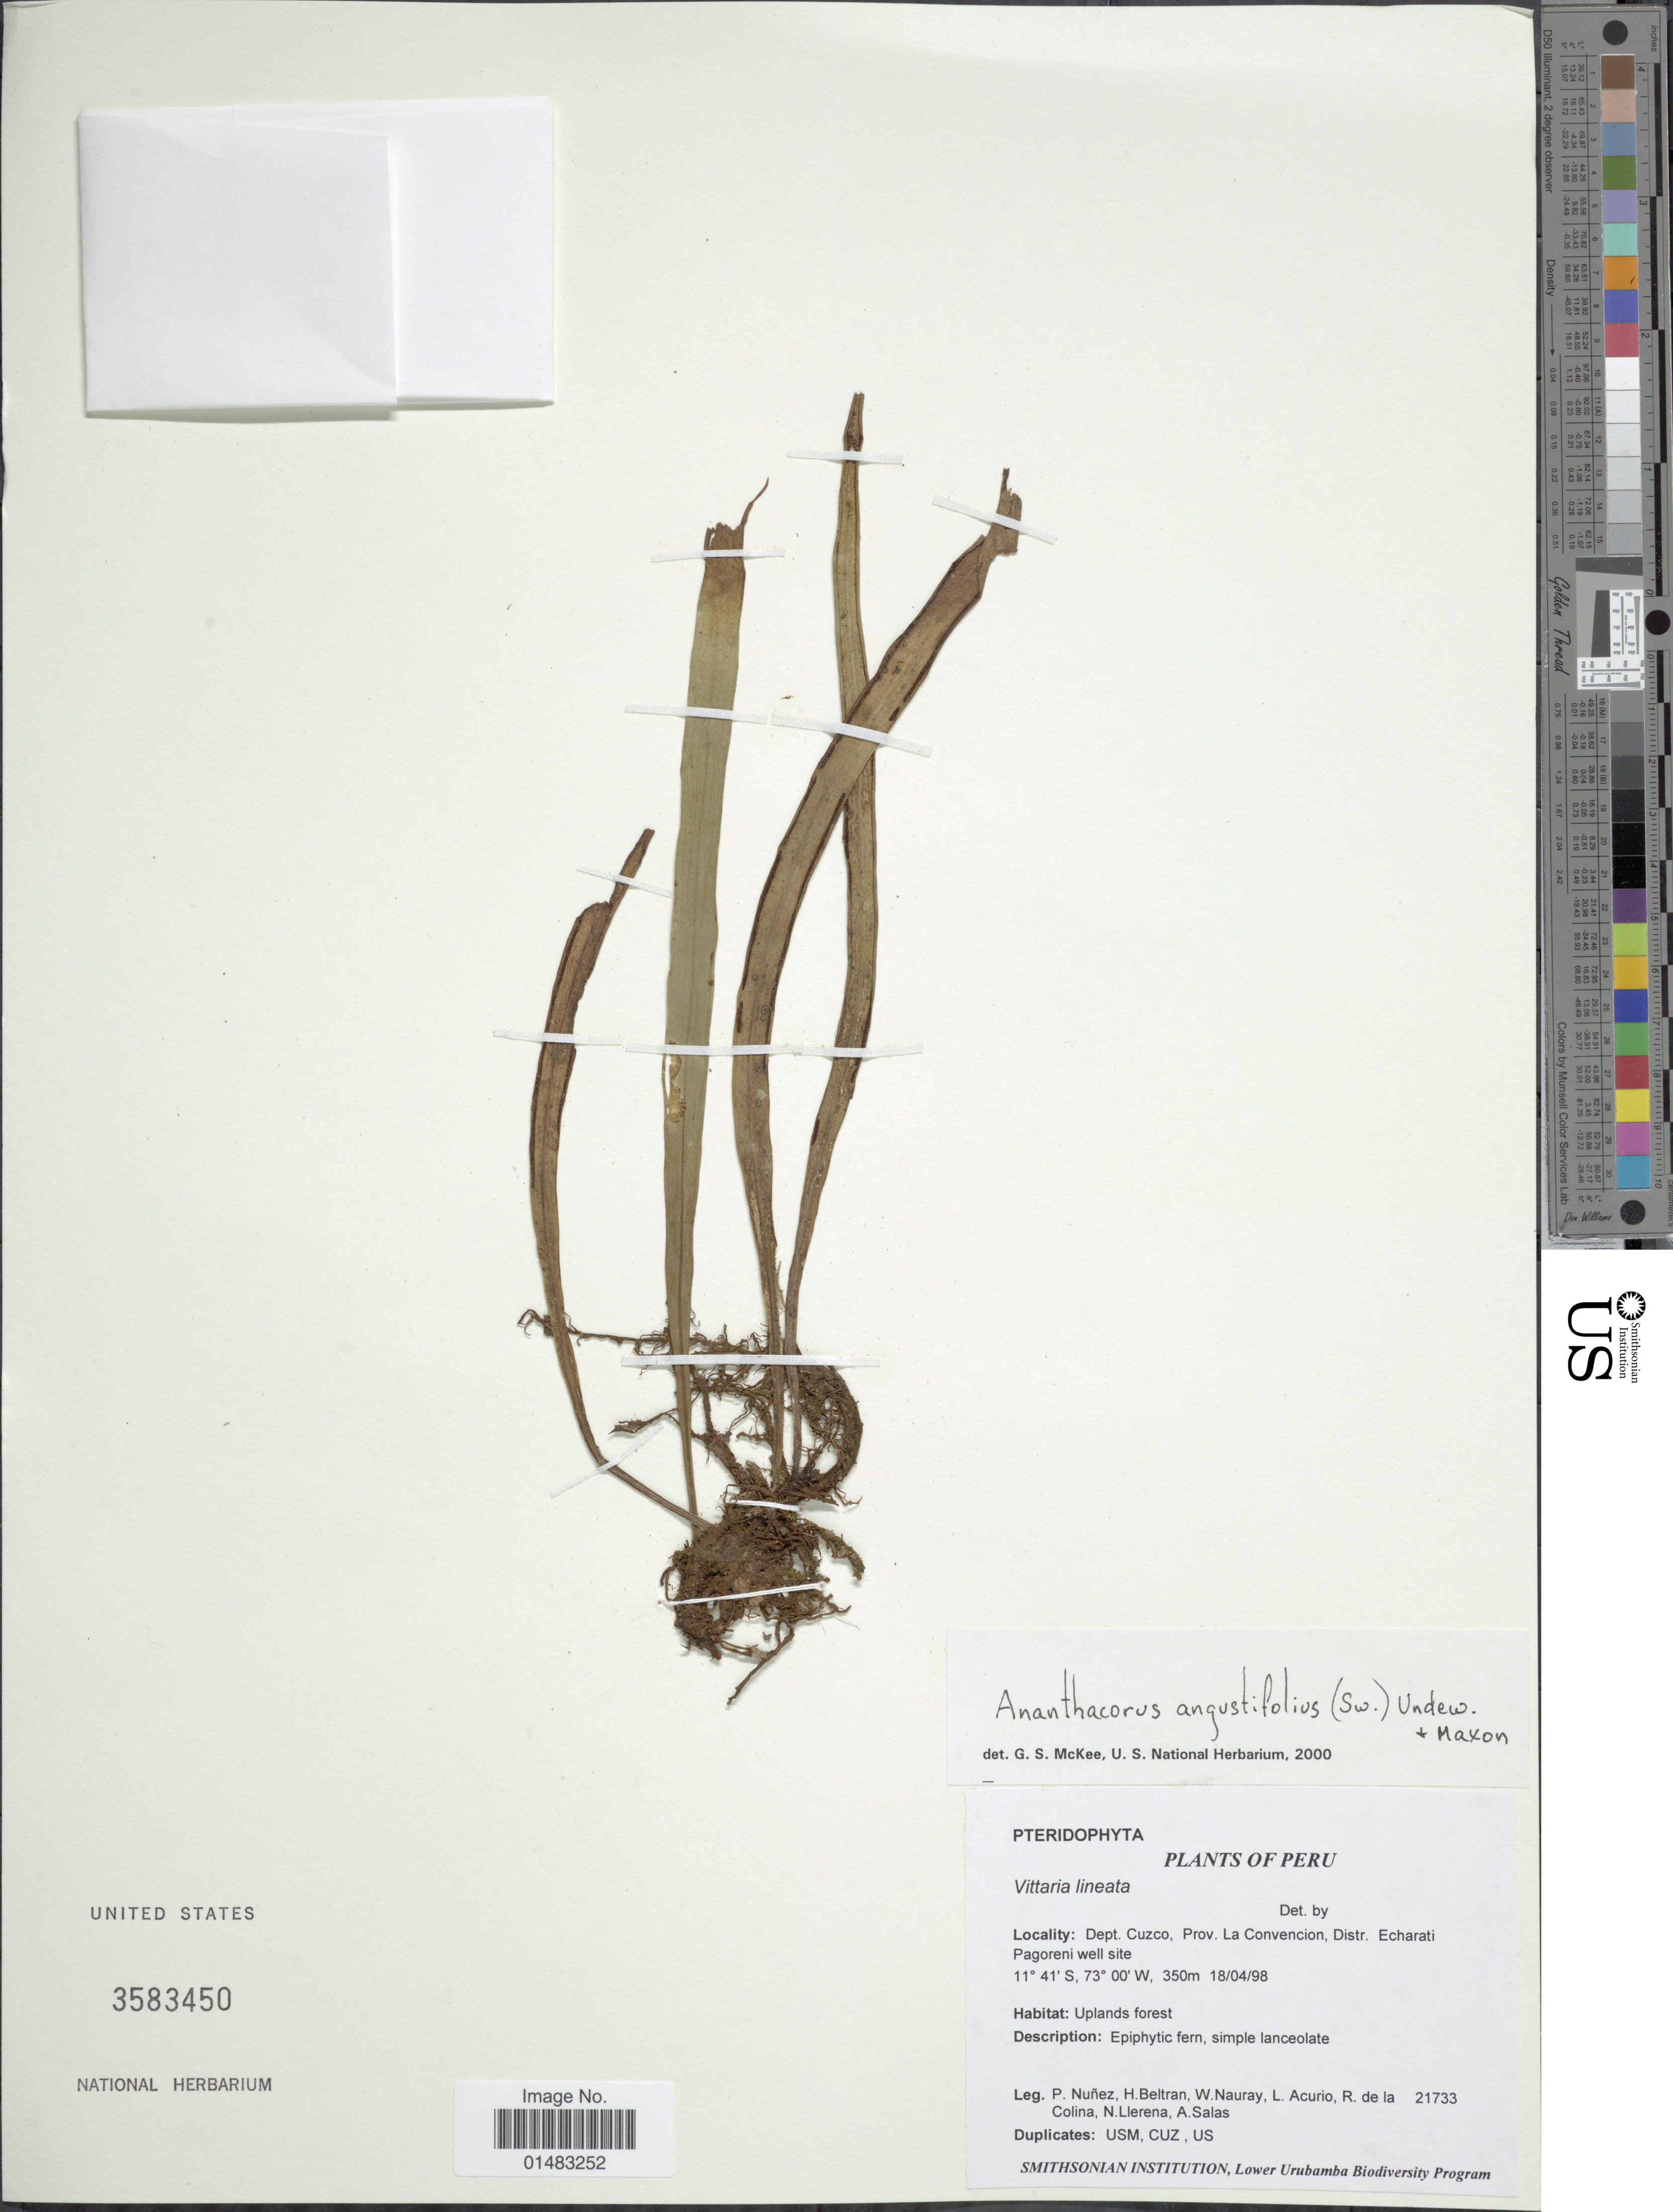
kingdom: Plantae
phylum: Tracheophyta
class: Polypodiopsida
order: Polypodiales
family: Pteridaceae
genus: Ananthacorus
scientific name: Ananthacorus angustifolius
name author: (Sw.) Underw. & Maxon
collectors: P. Nuñez V., H. Beltran, W. Nauray, L. Acurio & et al.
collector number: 21733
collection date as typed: Transcribed d/m/y: 18/4/98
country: Peru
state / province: Cusco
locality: Dept. Cuzo, Prov. La Convencion, Distr. Echarati Pagoreni well site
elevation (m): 350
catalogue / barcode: US 3583450